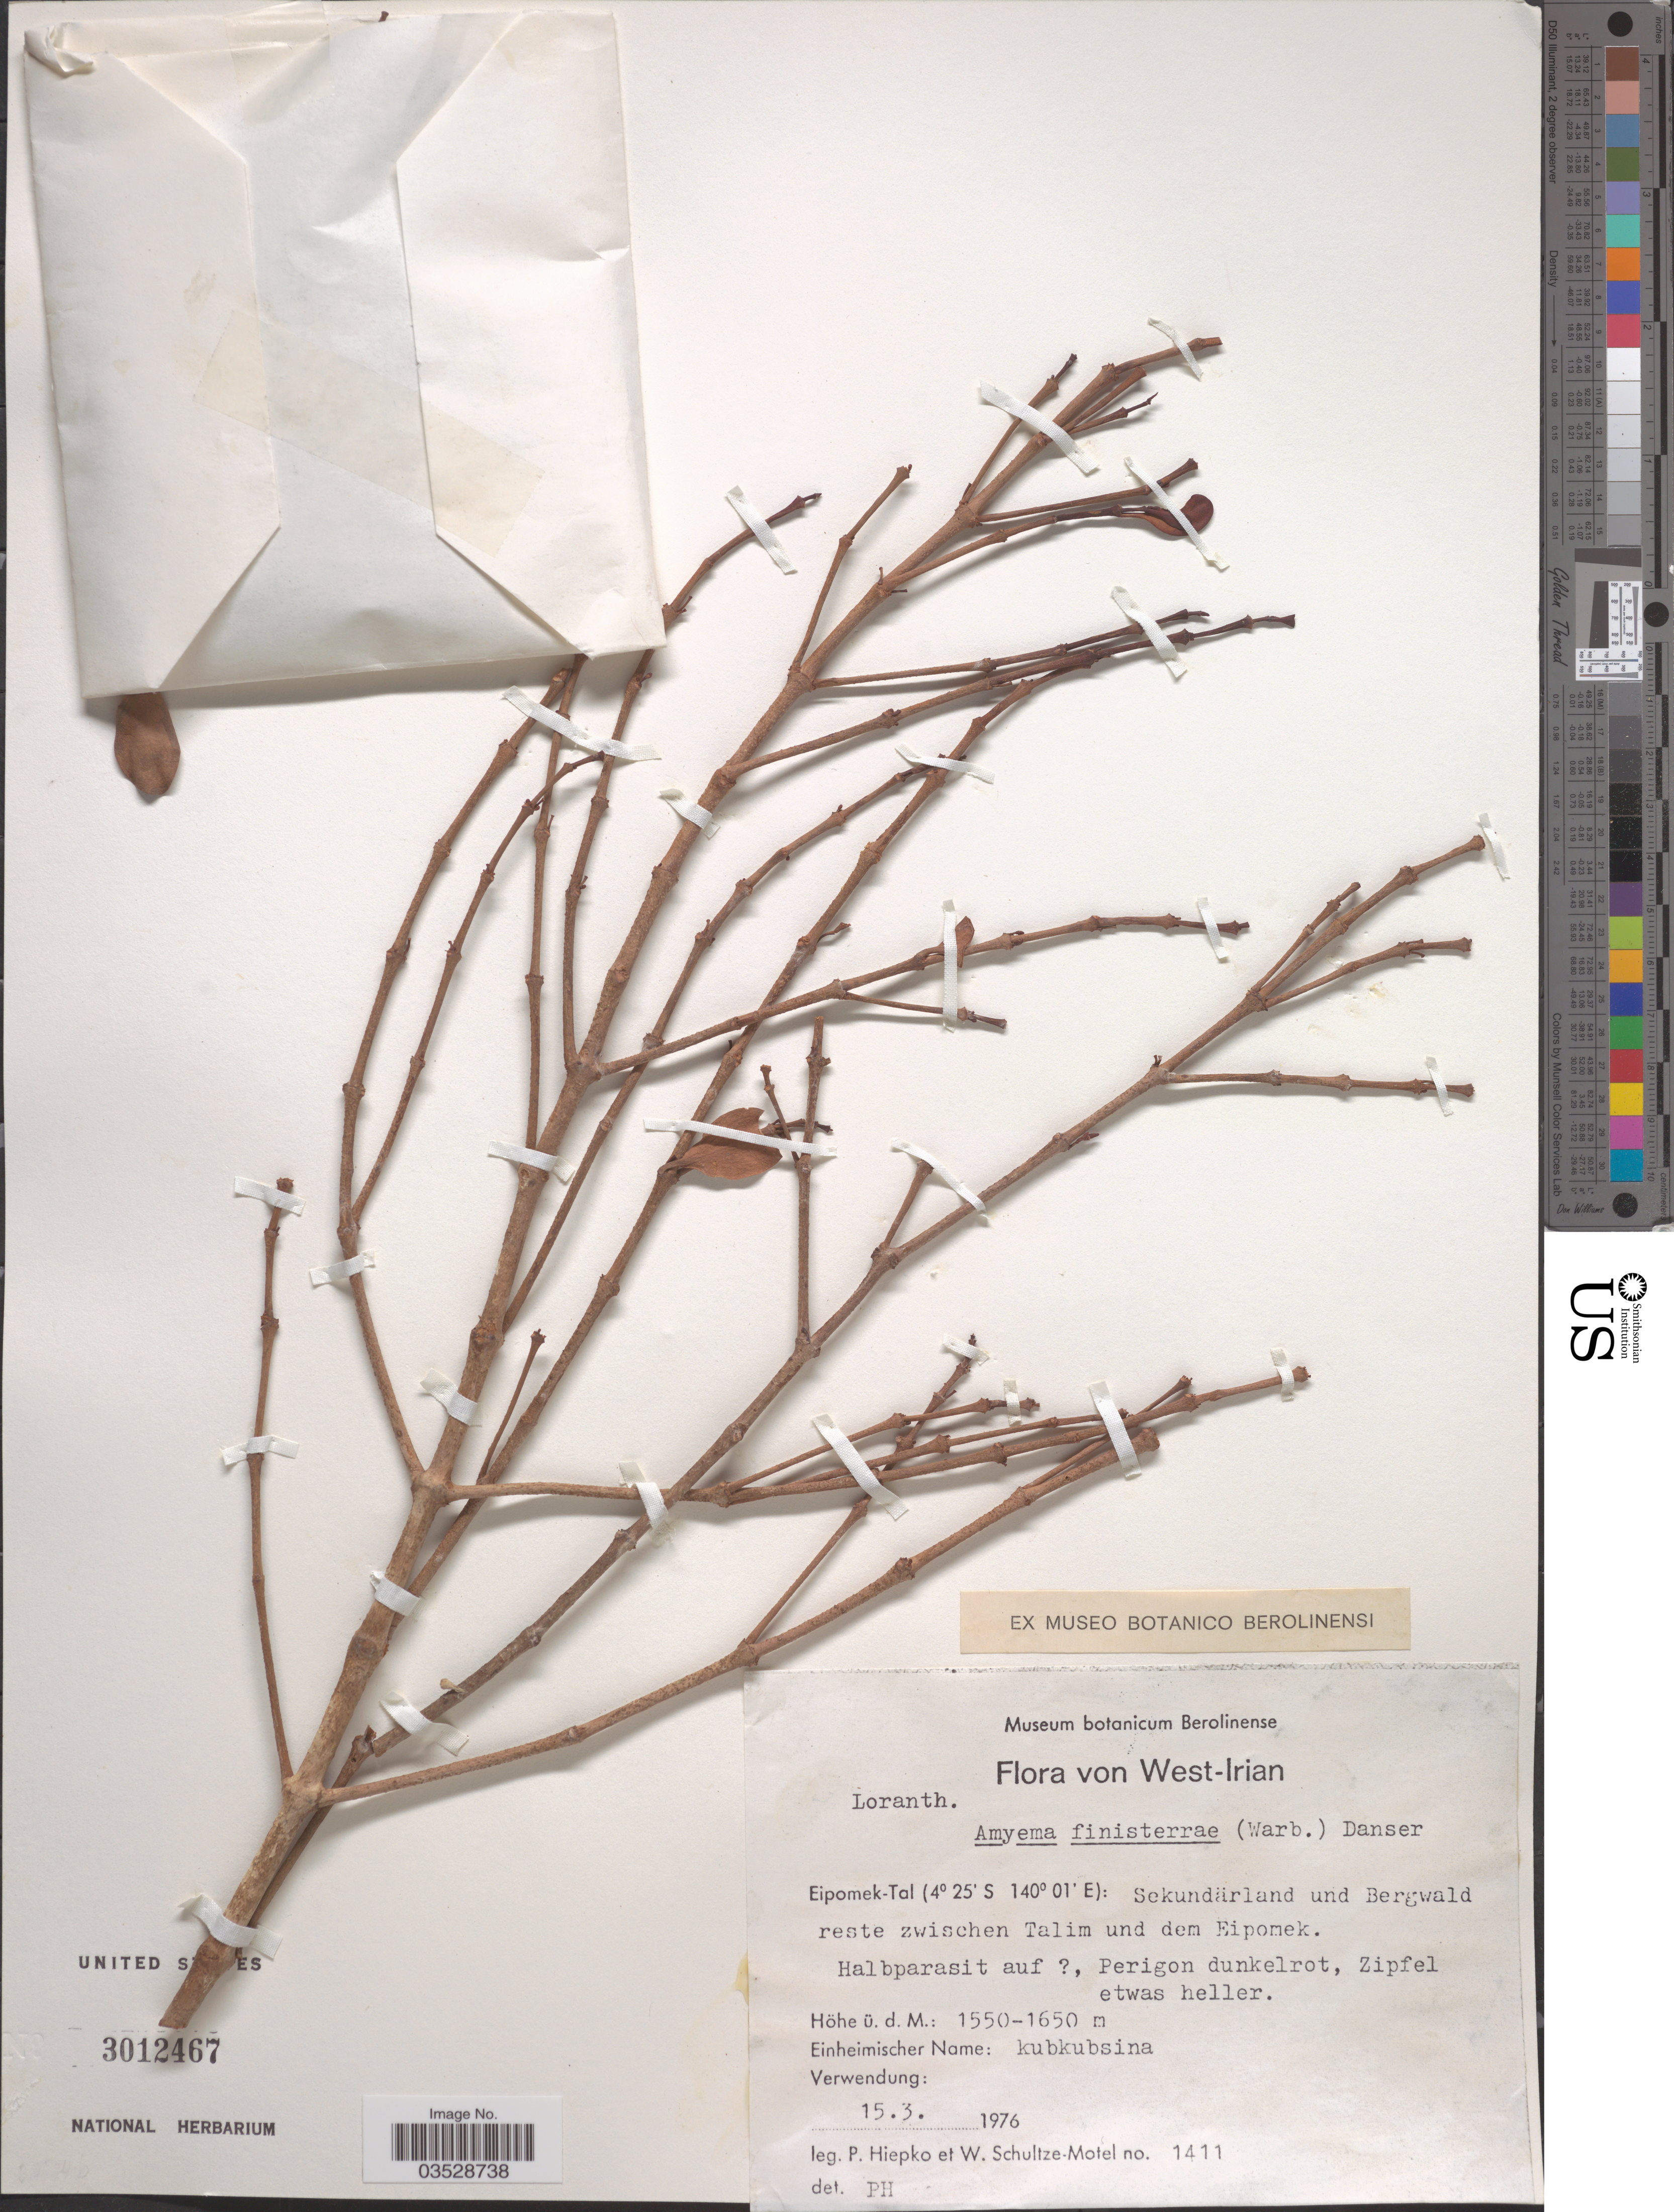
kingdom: Plantae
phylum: Tracheophyta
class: Magnoliopsida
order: Santalales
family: Loranthaceae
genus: Amyema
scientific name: Amyema finisterrae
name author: (Warb.) Danser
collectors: P. H. Hiepko & W. Schultze-Motel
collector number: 1411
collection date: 1976-03-15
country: Indonesia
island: New Guinea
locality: West-Irian. Eipomek-Tal: Sekundärland und Bergwald reste zwischen Talim und dem Eipomek.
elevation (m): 1550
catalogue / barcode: US 3012467